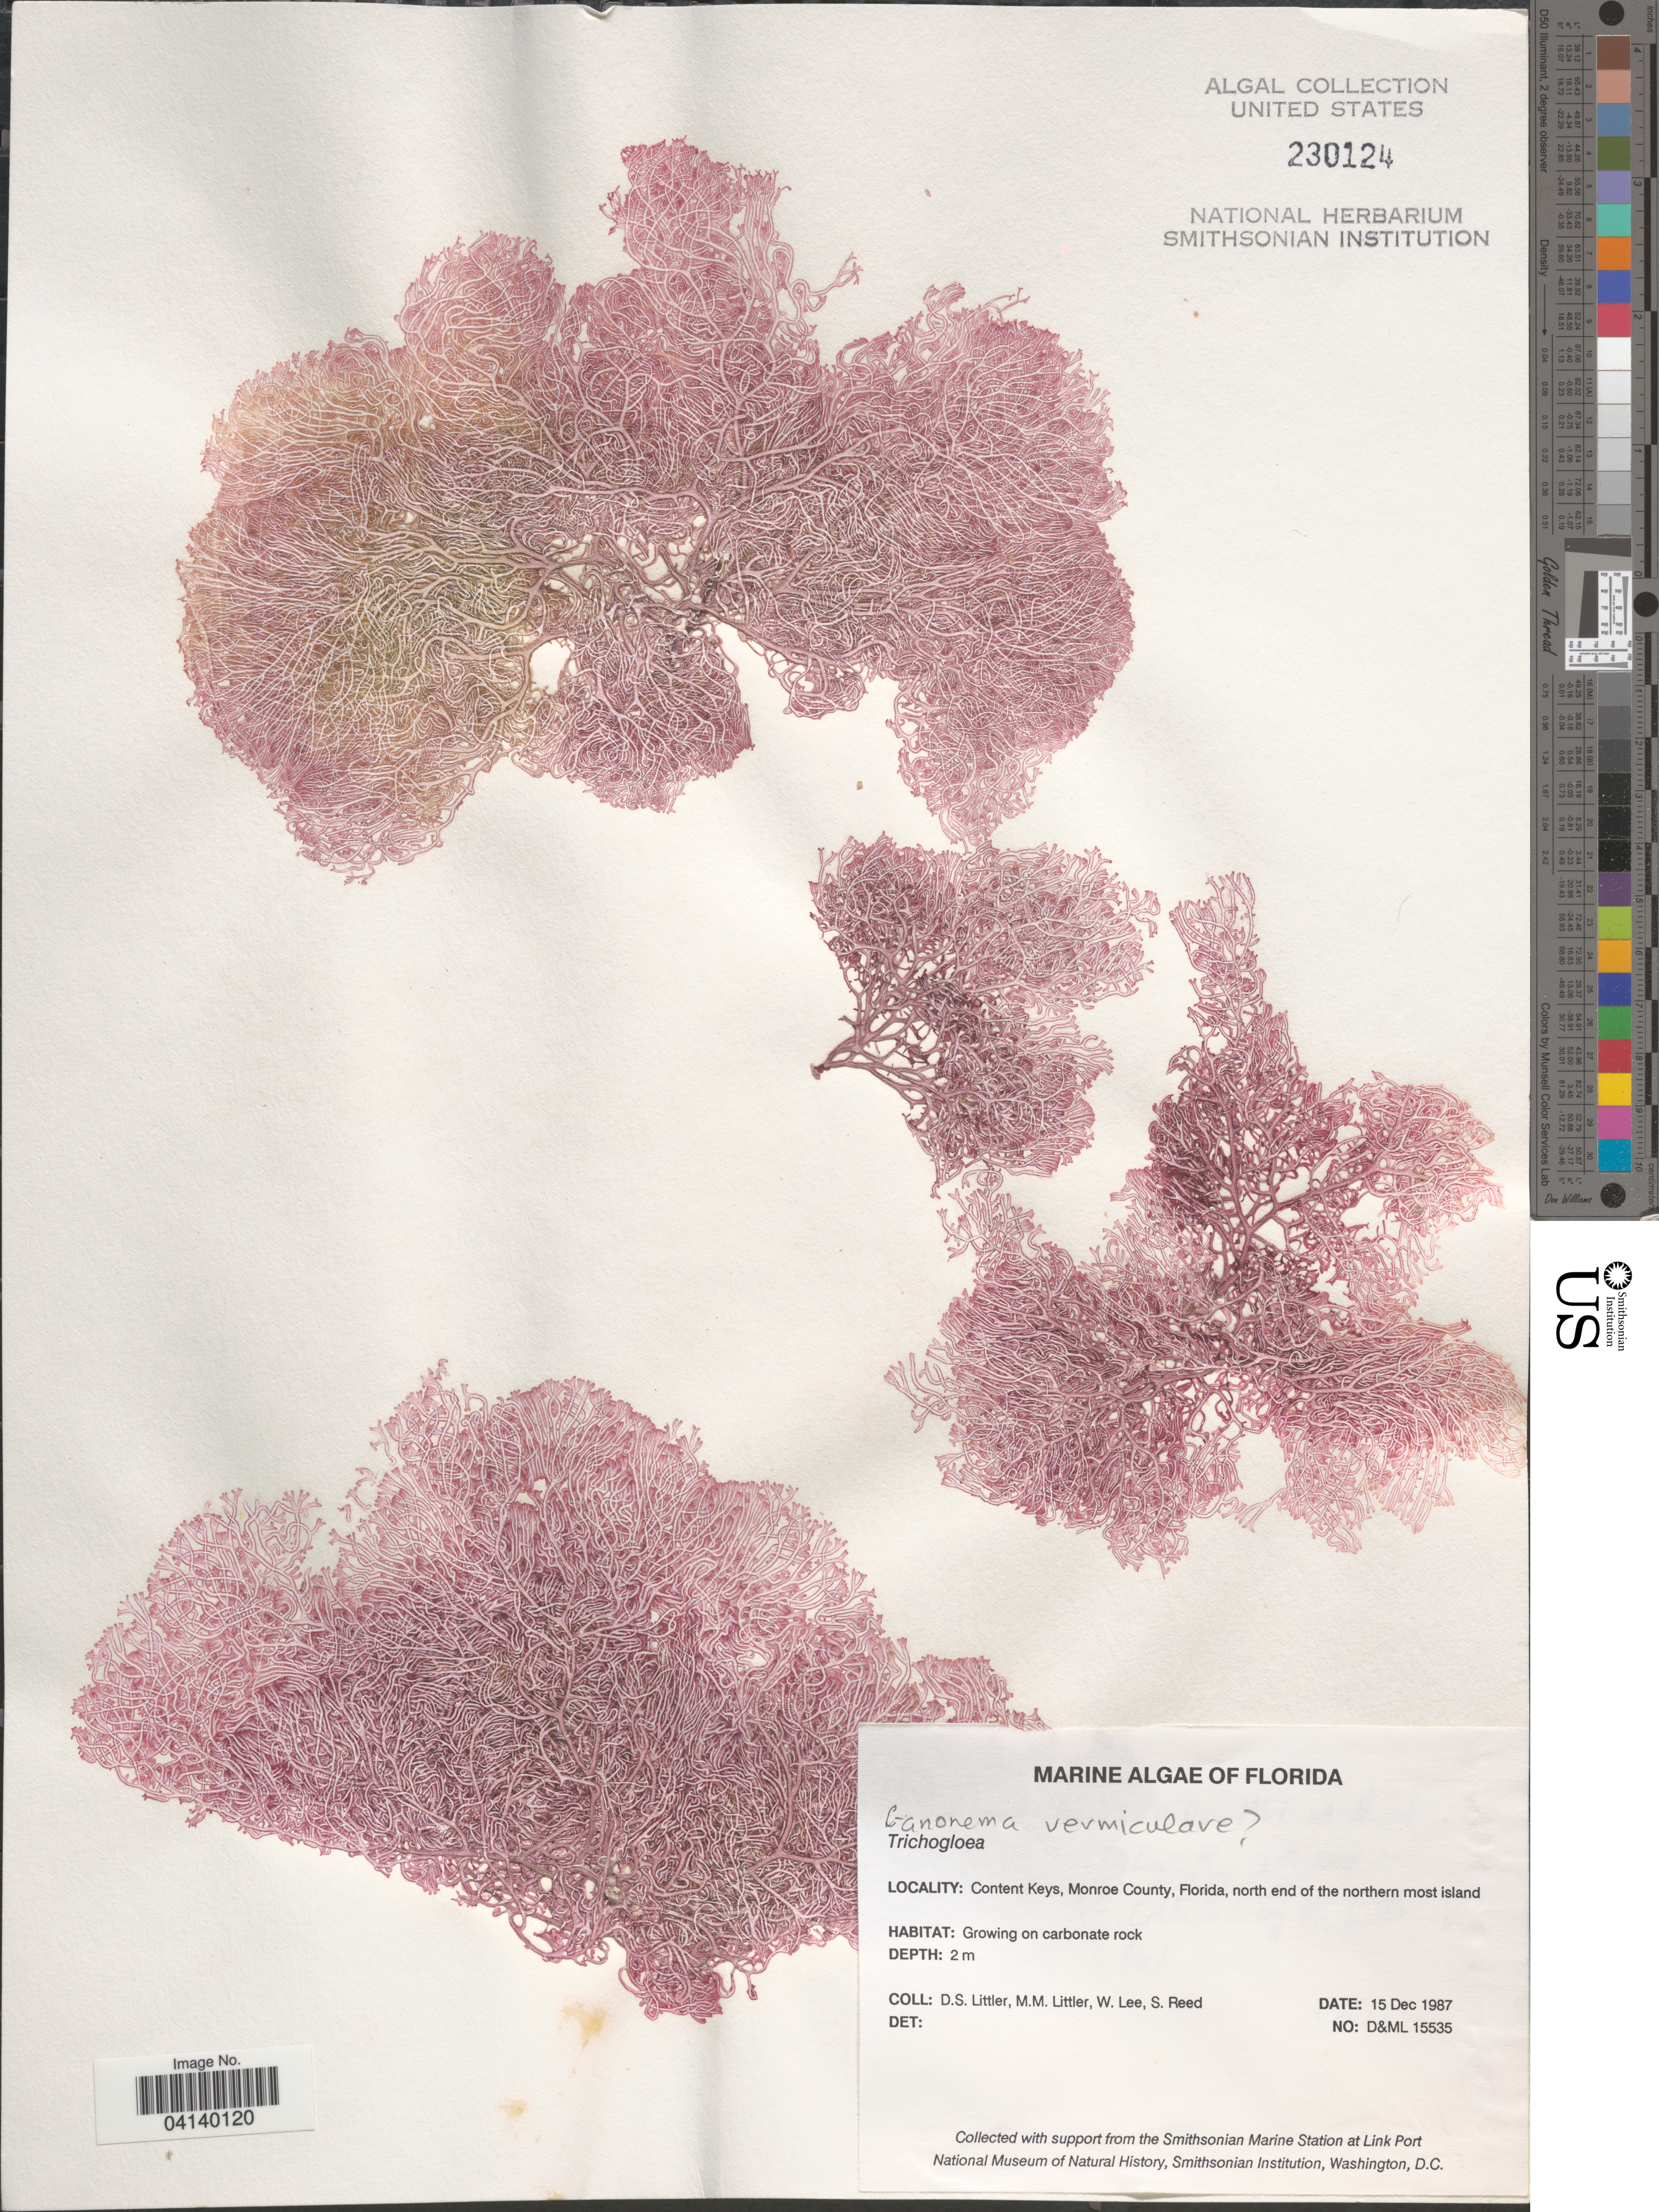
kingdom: Plantae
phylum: Rhodophyta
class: Florideophyceae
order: Nemaliales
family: Liagoraceae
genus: Ganonema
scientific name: Ganonema vermiculare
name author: D.L. Ballant. & I.A. Abbott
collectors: D. S. Littler, W. Lee & S. Reed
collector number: D&ML15535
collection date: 1987-12-15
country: United States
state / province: Florida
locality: Content Keys, Monroe County, north end of the northern most island.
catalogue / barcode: US 230124